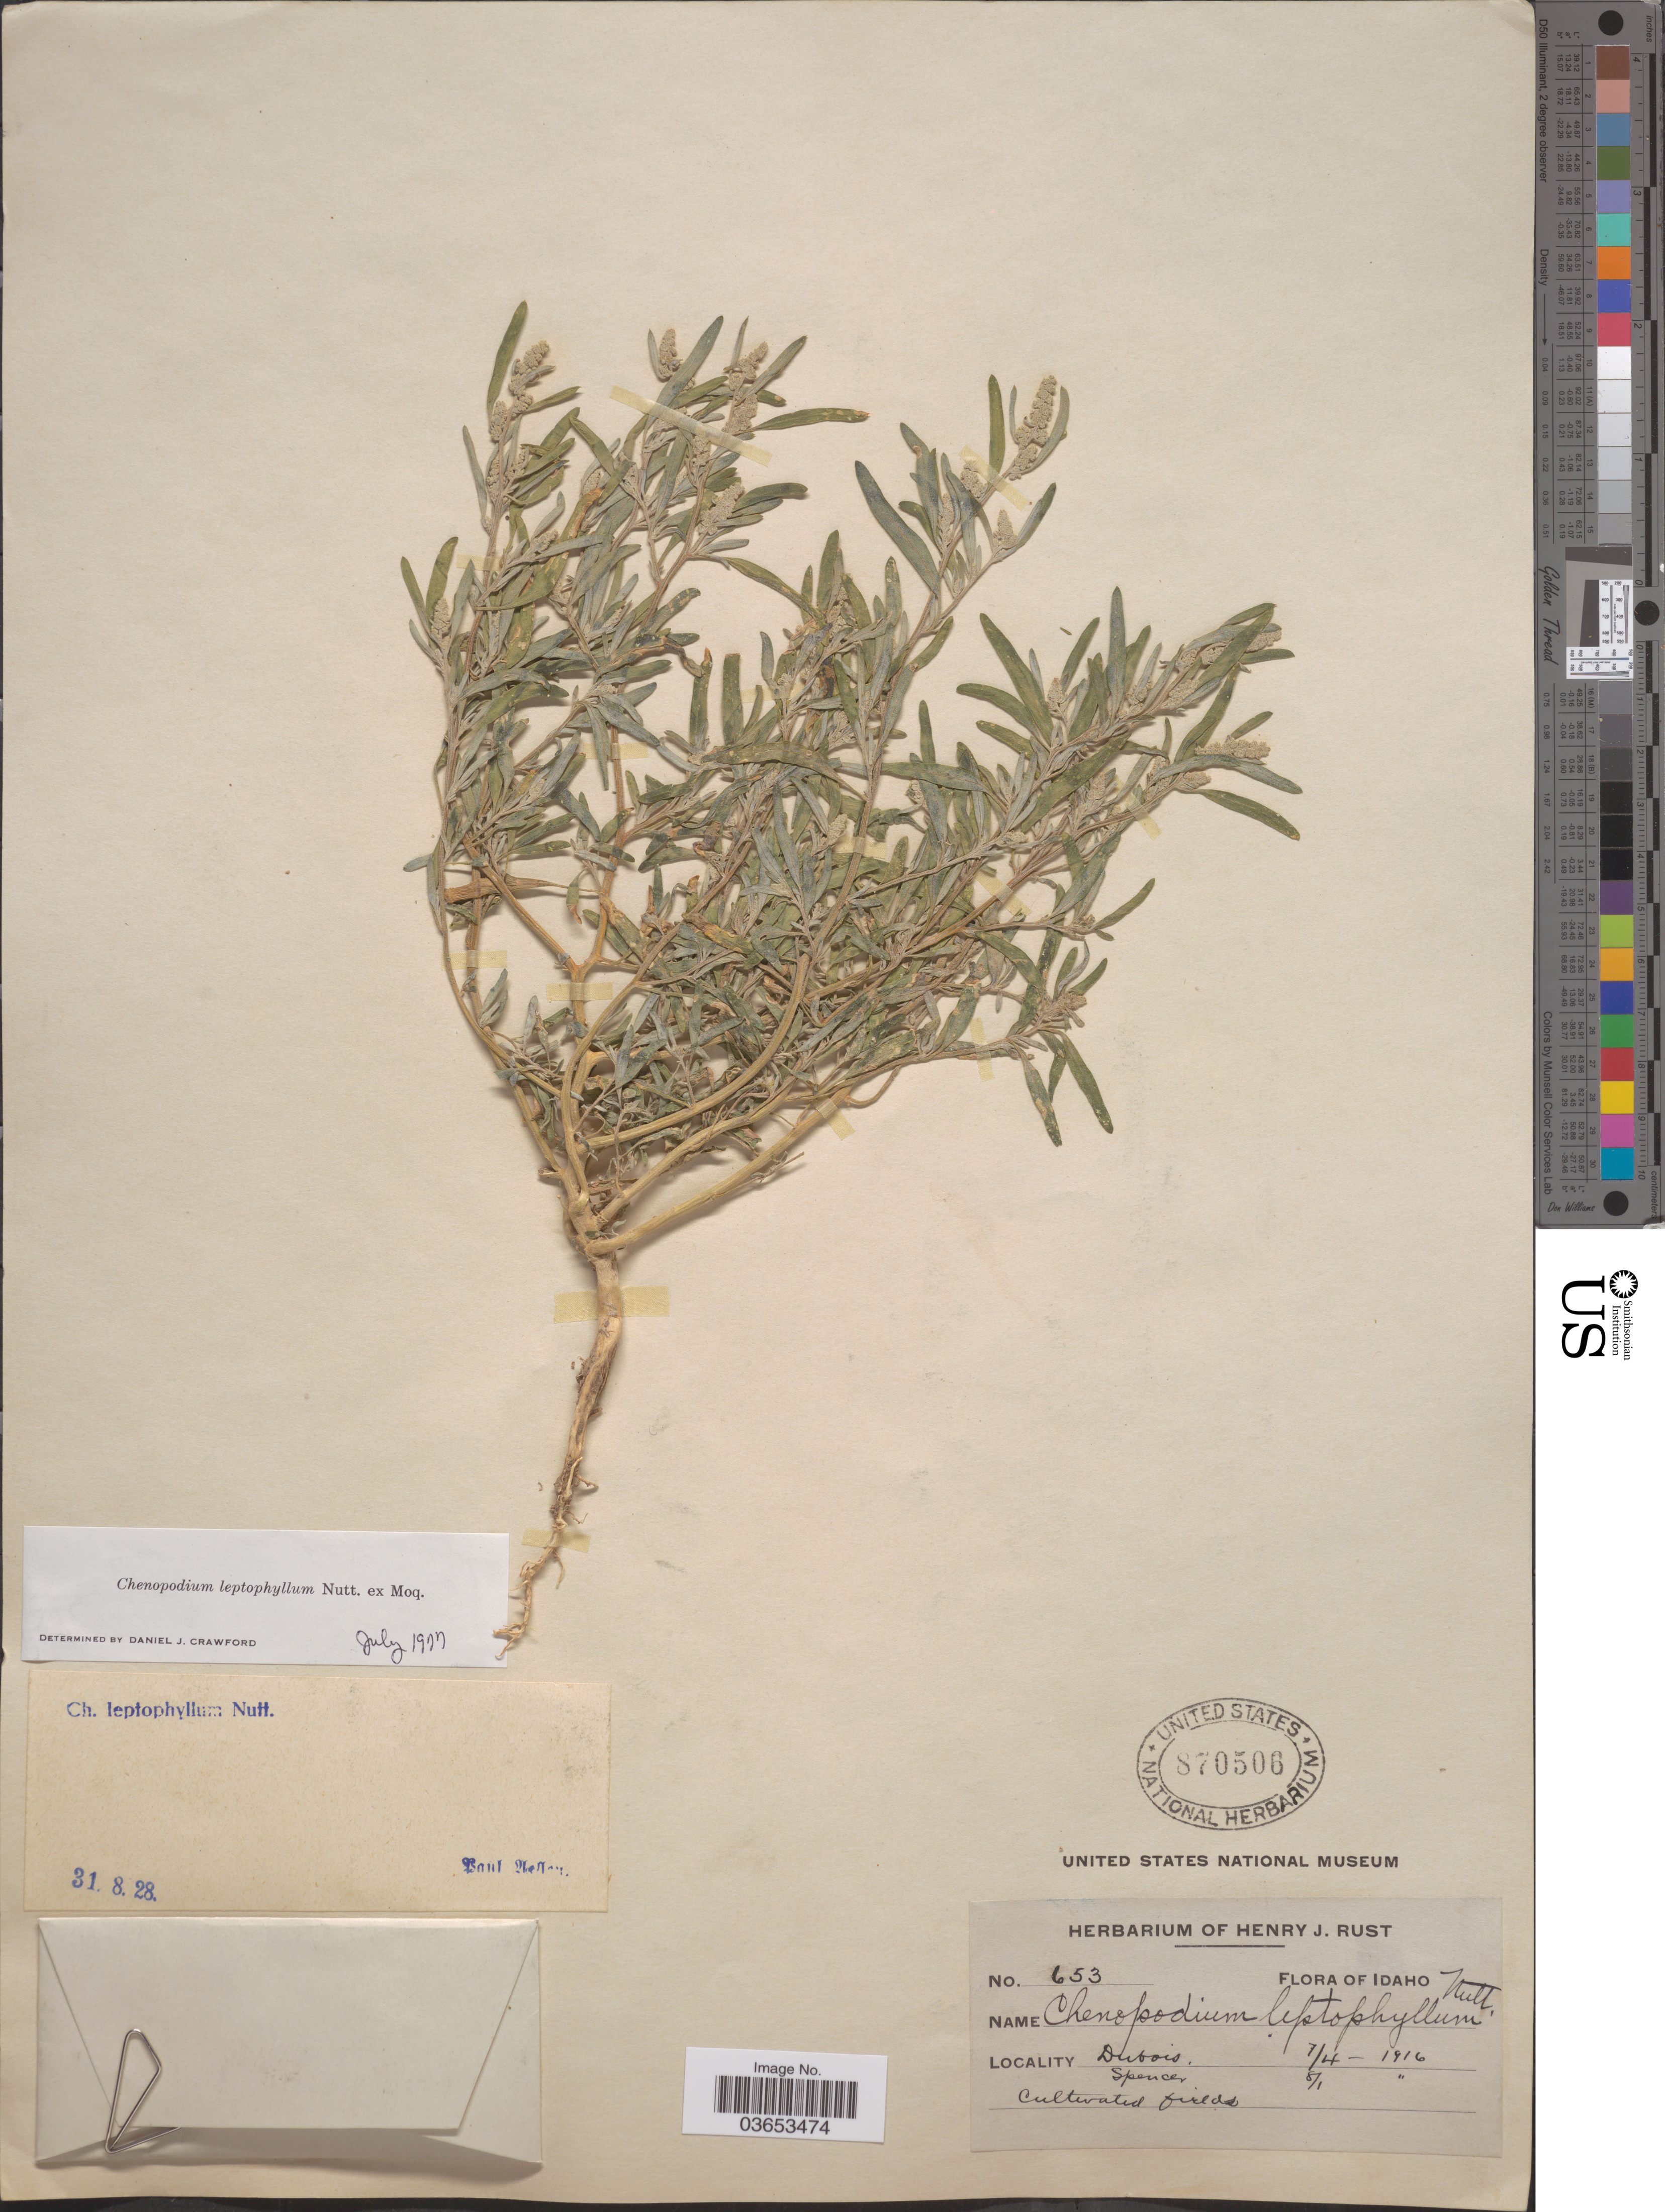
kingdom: Plantae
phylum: Tracheophyta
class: Magnoliopsida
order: Caryophyllales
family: Amaranthaceae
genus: Chenopodium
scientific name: Chenopodium leptophyllum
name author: (Moq.) Nutt. ex S. Watson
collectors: ex herb. Henry J. Rust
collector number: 653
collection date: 1916-07-04/1916-08-01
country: United States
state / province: Idaho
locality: Dubois, Spencer.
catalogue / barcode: US 870506